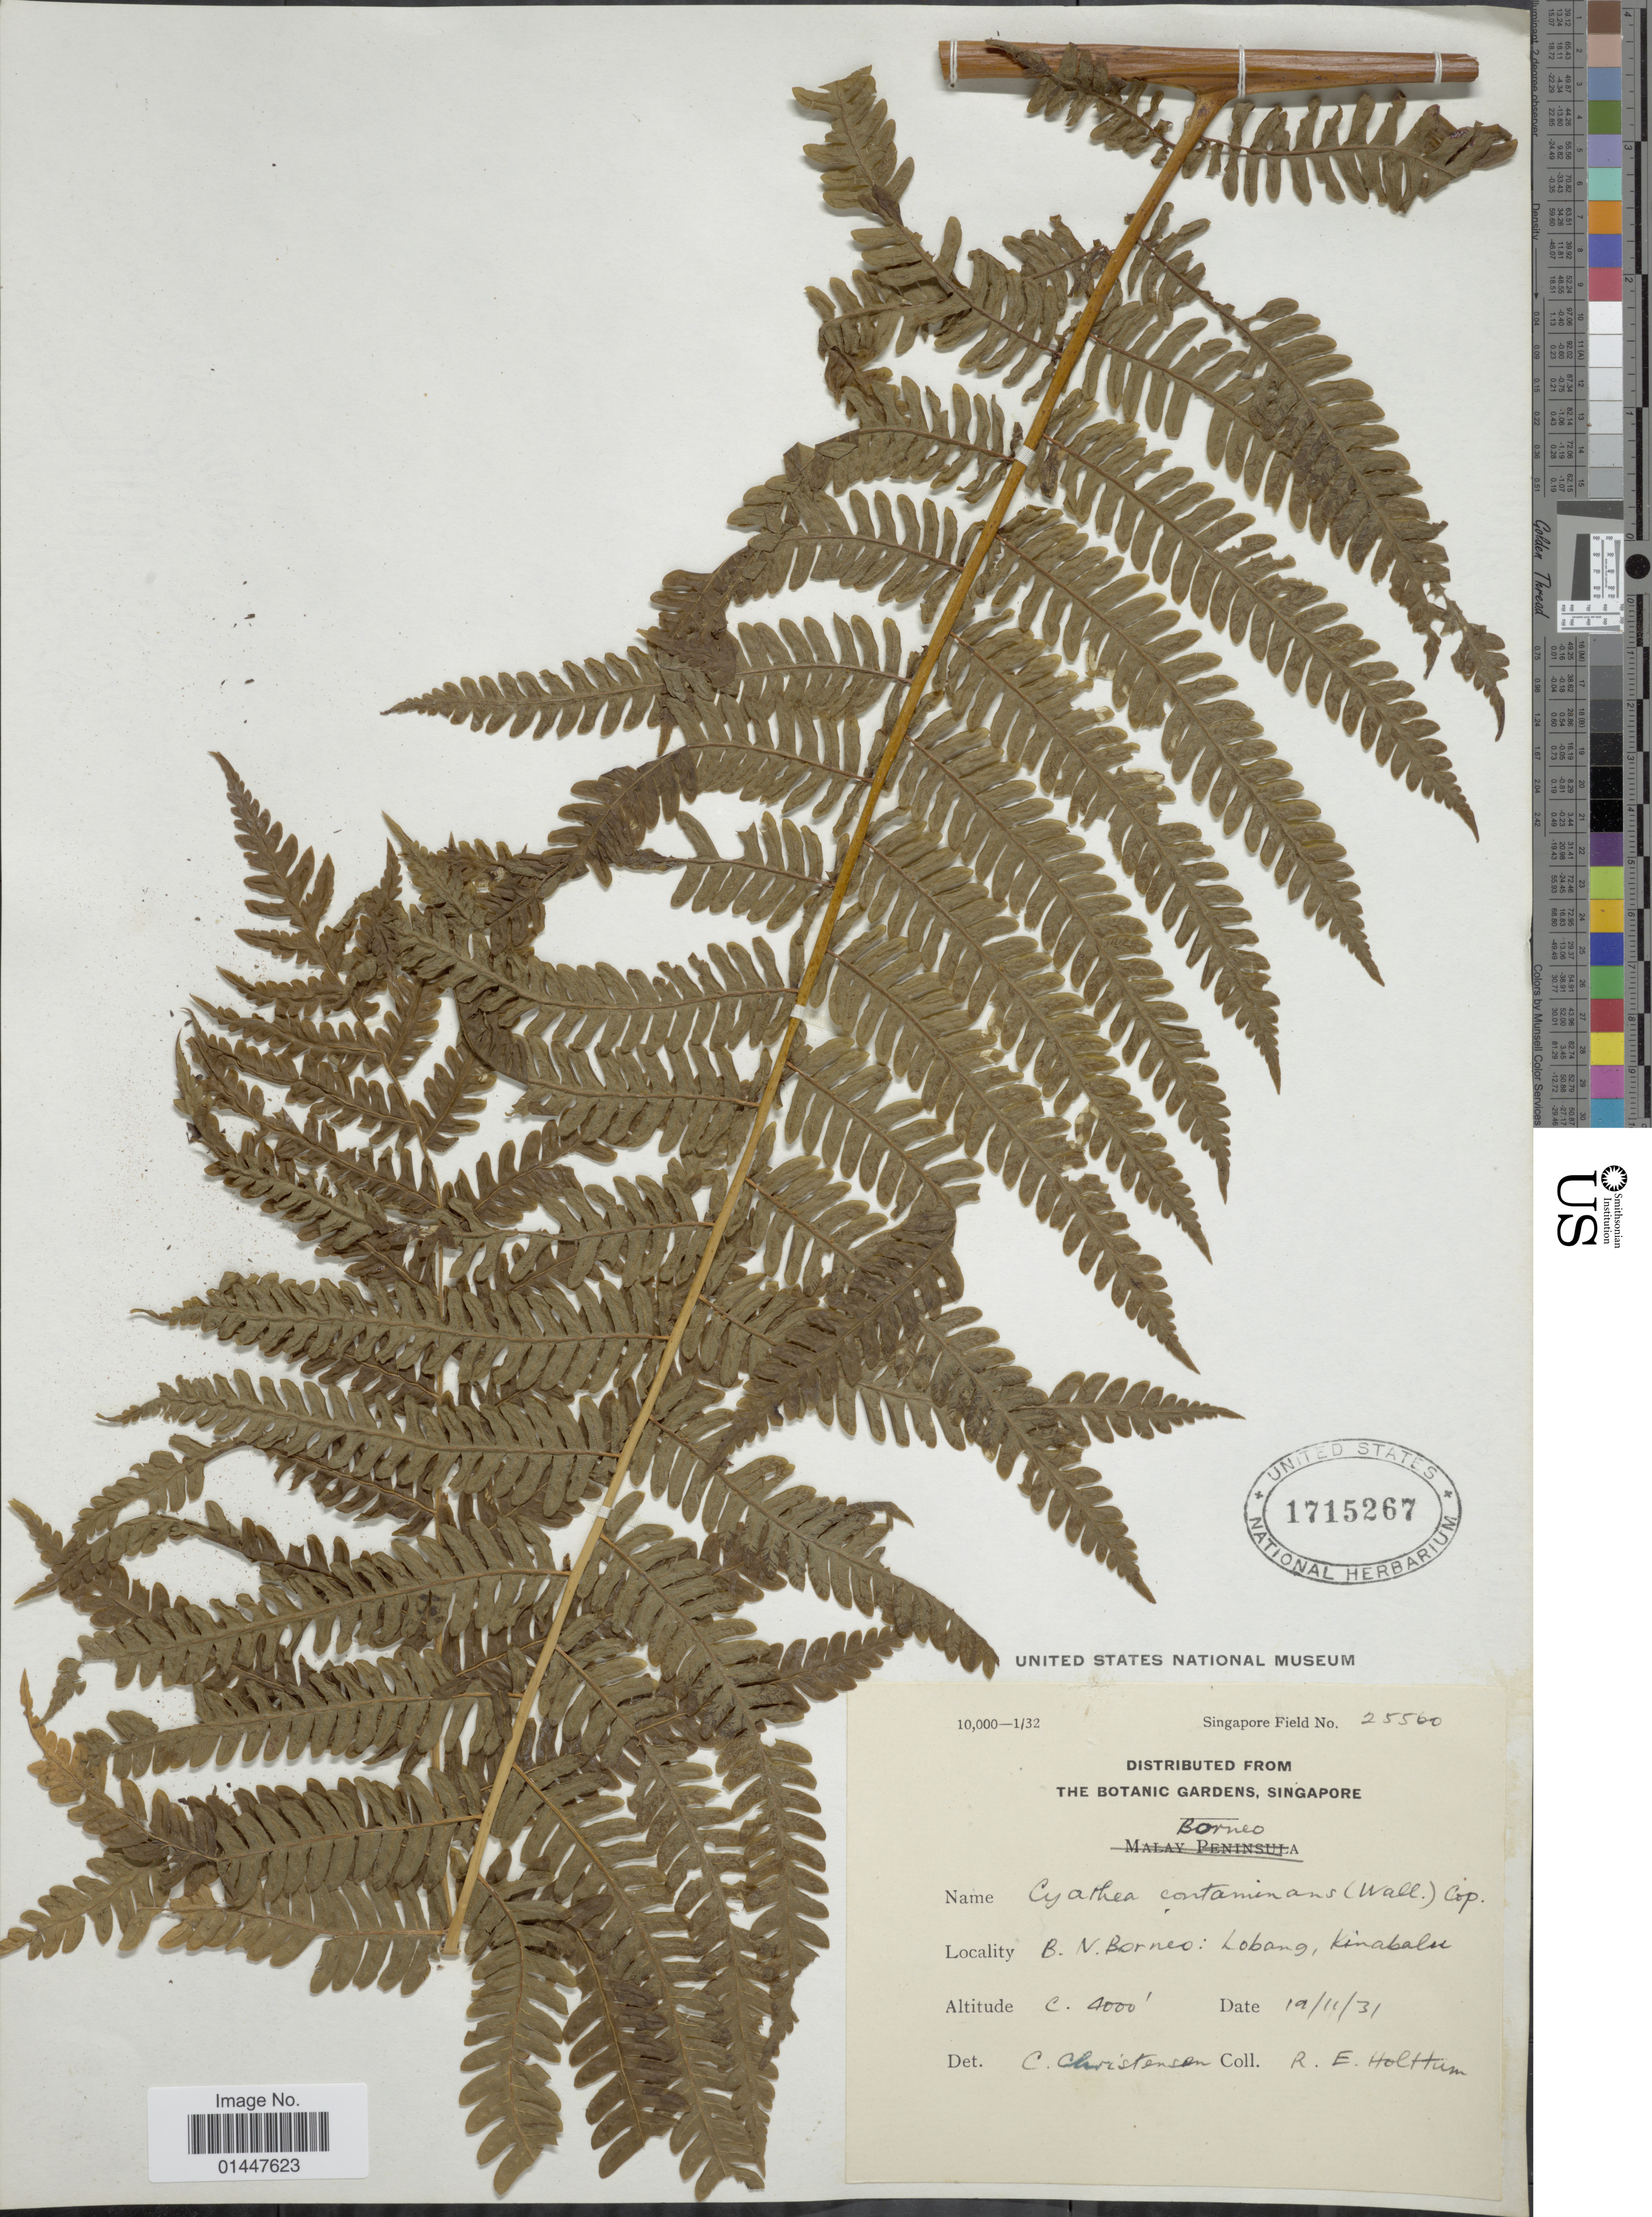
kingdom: Plantae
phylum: Tracheophyta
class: Polypodiopsida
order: Cyatheales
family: Cyatheaceae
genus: Sphaeropteris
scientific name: Sphaeropteris glauca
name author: (Blume) R.M. Tryon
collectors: C. Christensen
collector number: Singapore Field 25560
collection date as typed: Transcribed d/m/y: 19/11/31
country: Malaysia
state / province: Sabah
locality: Borneo. B.N. Borneo: Lobang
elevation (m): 1219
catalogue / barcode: US 1715267